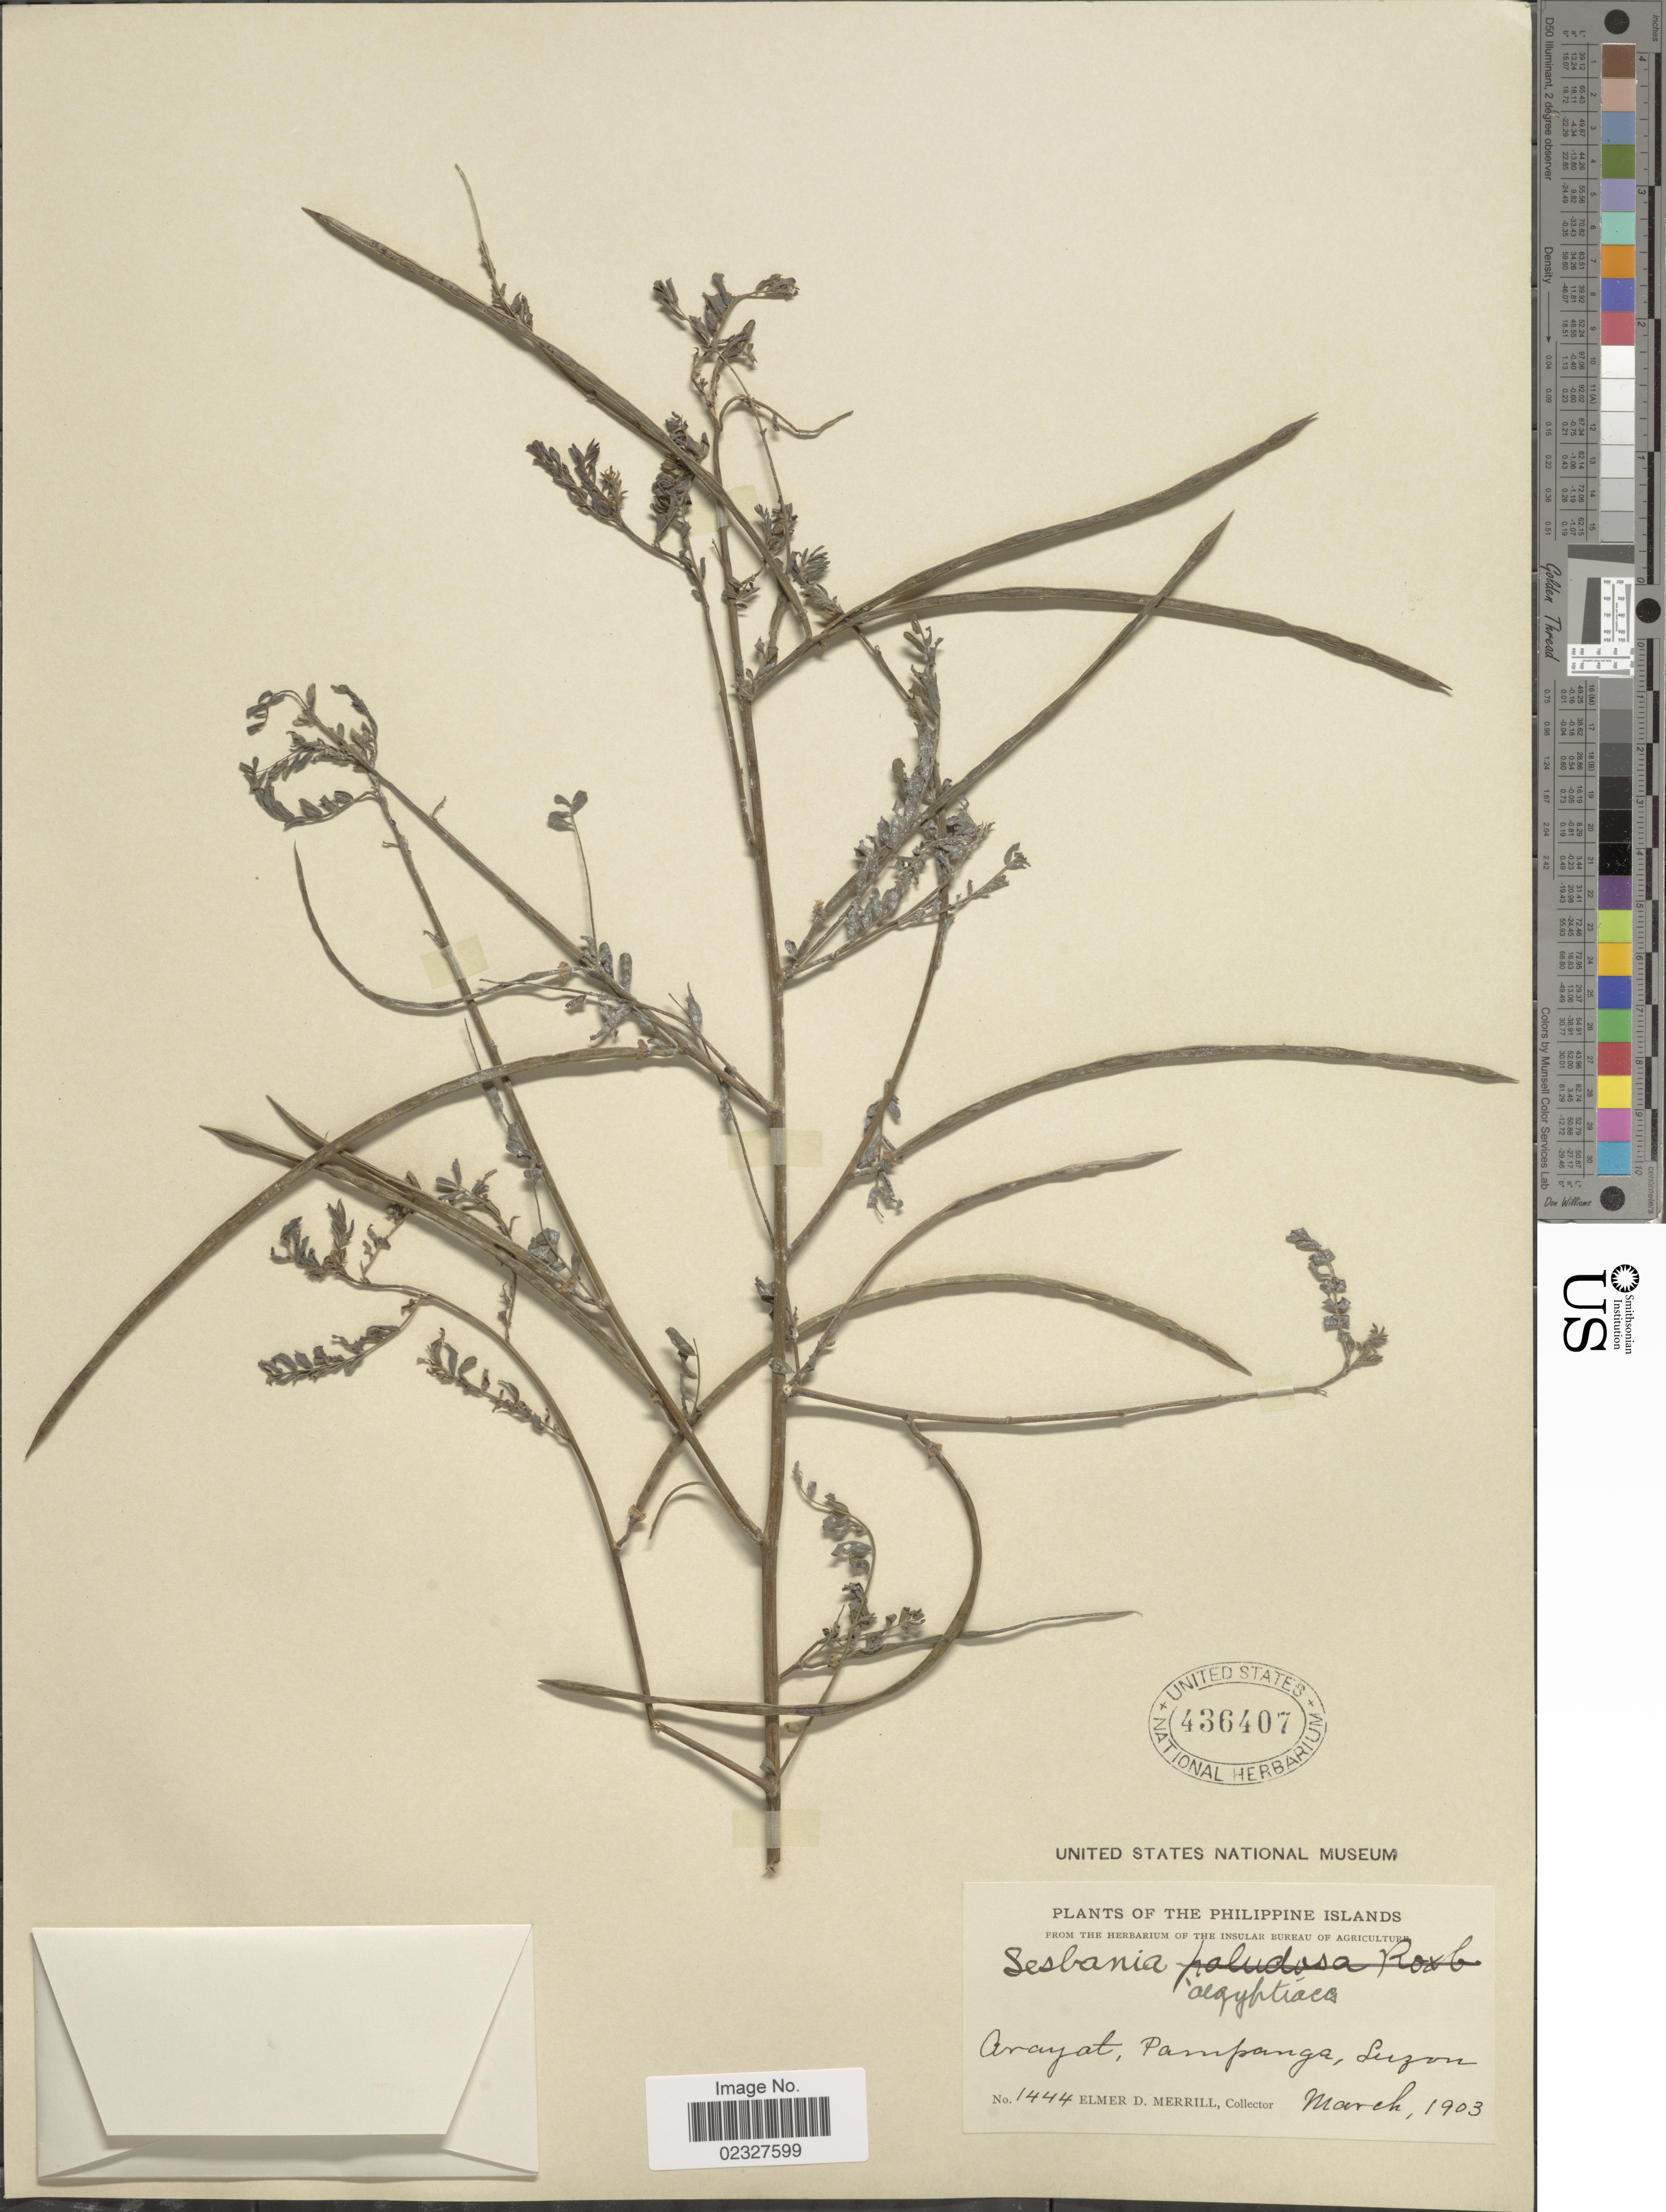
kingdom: Plantae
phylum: Tracheophyta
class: Magnoliopsida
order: Fabales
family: Fabaceae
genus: Sesbania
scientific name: Sesbania cannabina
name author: (Retz.) Poir.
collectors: E. D. Merrill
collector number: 1444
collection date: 1903-03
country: Philippines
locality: Arayat, Pampanga, Luzon, Philippine Islands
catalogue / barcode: US 436407